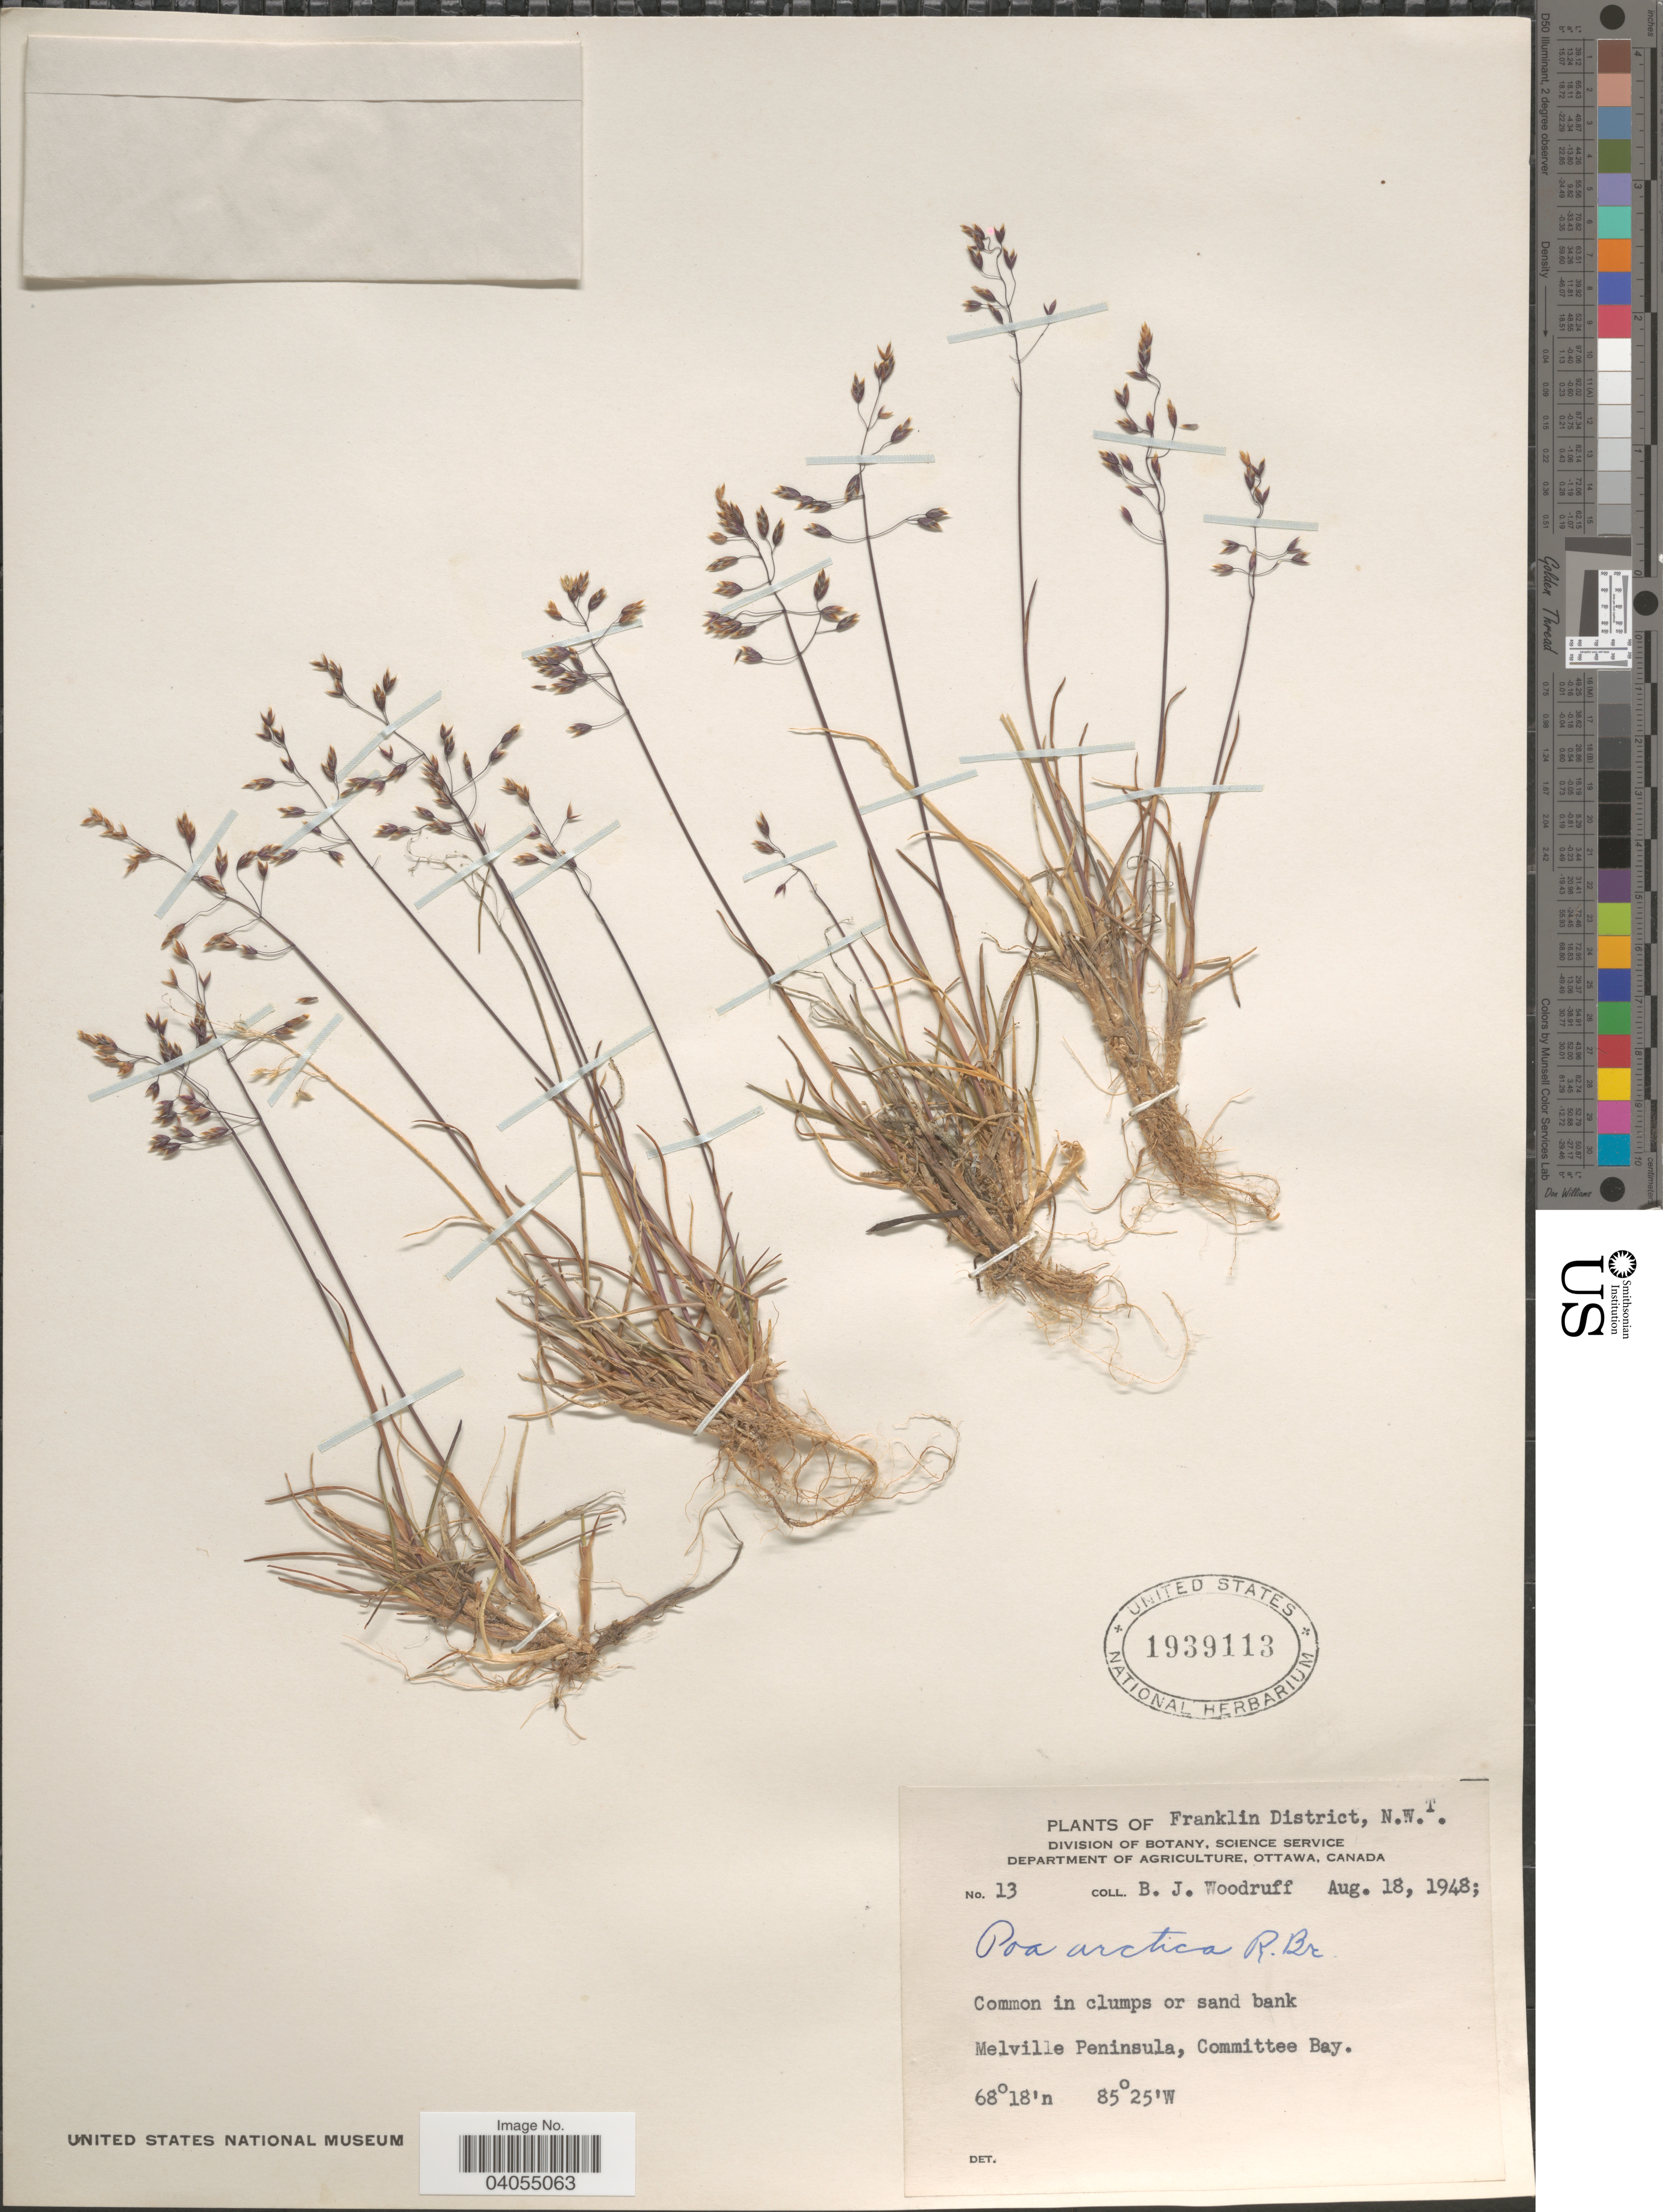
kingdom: Plantae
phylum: Tracheophyta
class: Liliopsida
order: Poales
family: Poaceae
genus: Poa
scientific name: Poa arctica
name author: R. Br.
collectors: B. Woodruff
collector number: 13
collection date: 1948-08-18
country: Canada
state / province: Northwest Territories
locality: Franklin District. Melville Peninsula, Committee Bay.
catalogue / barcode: US 1939113